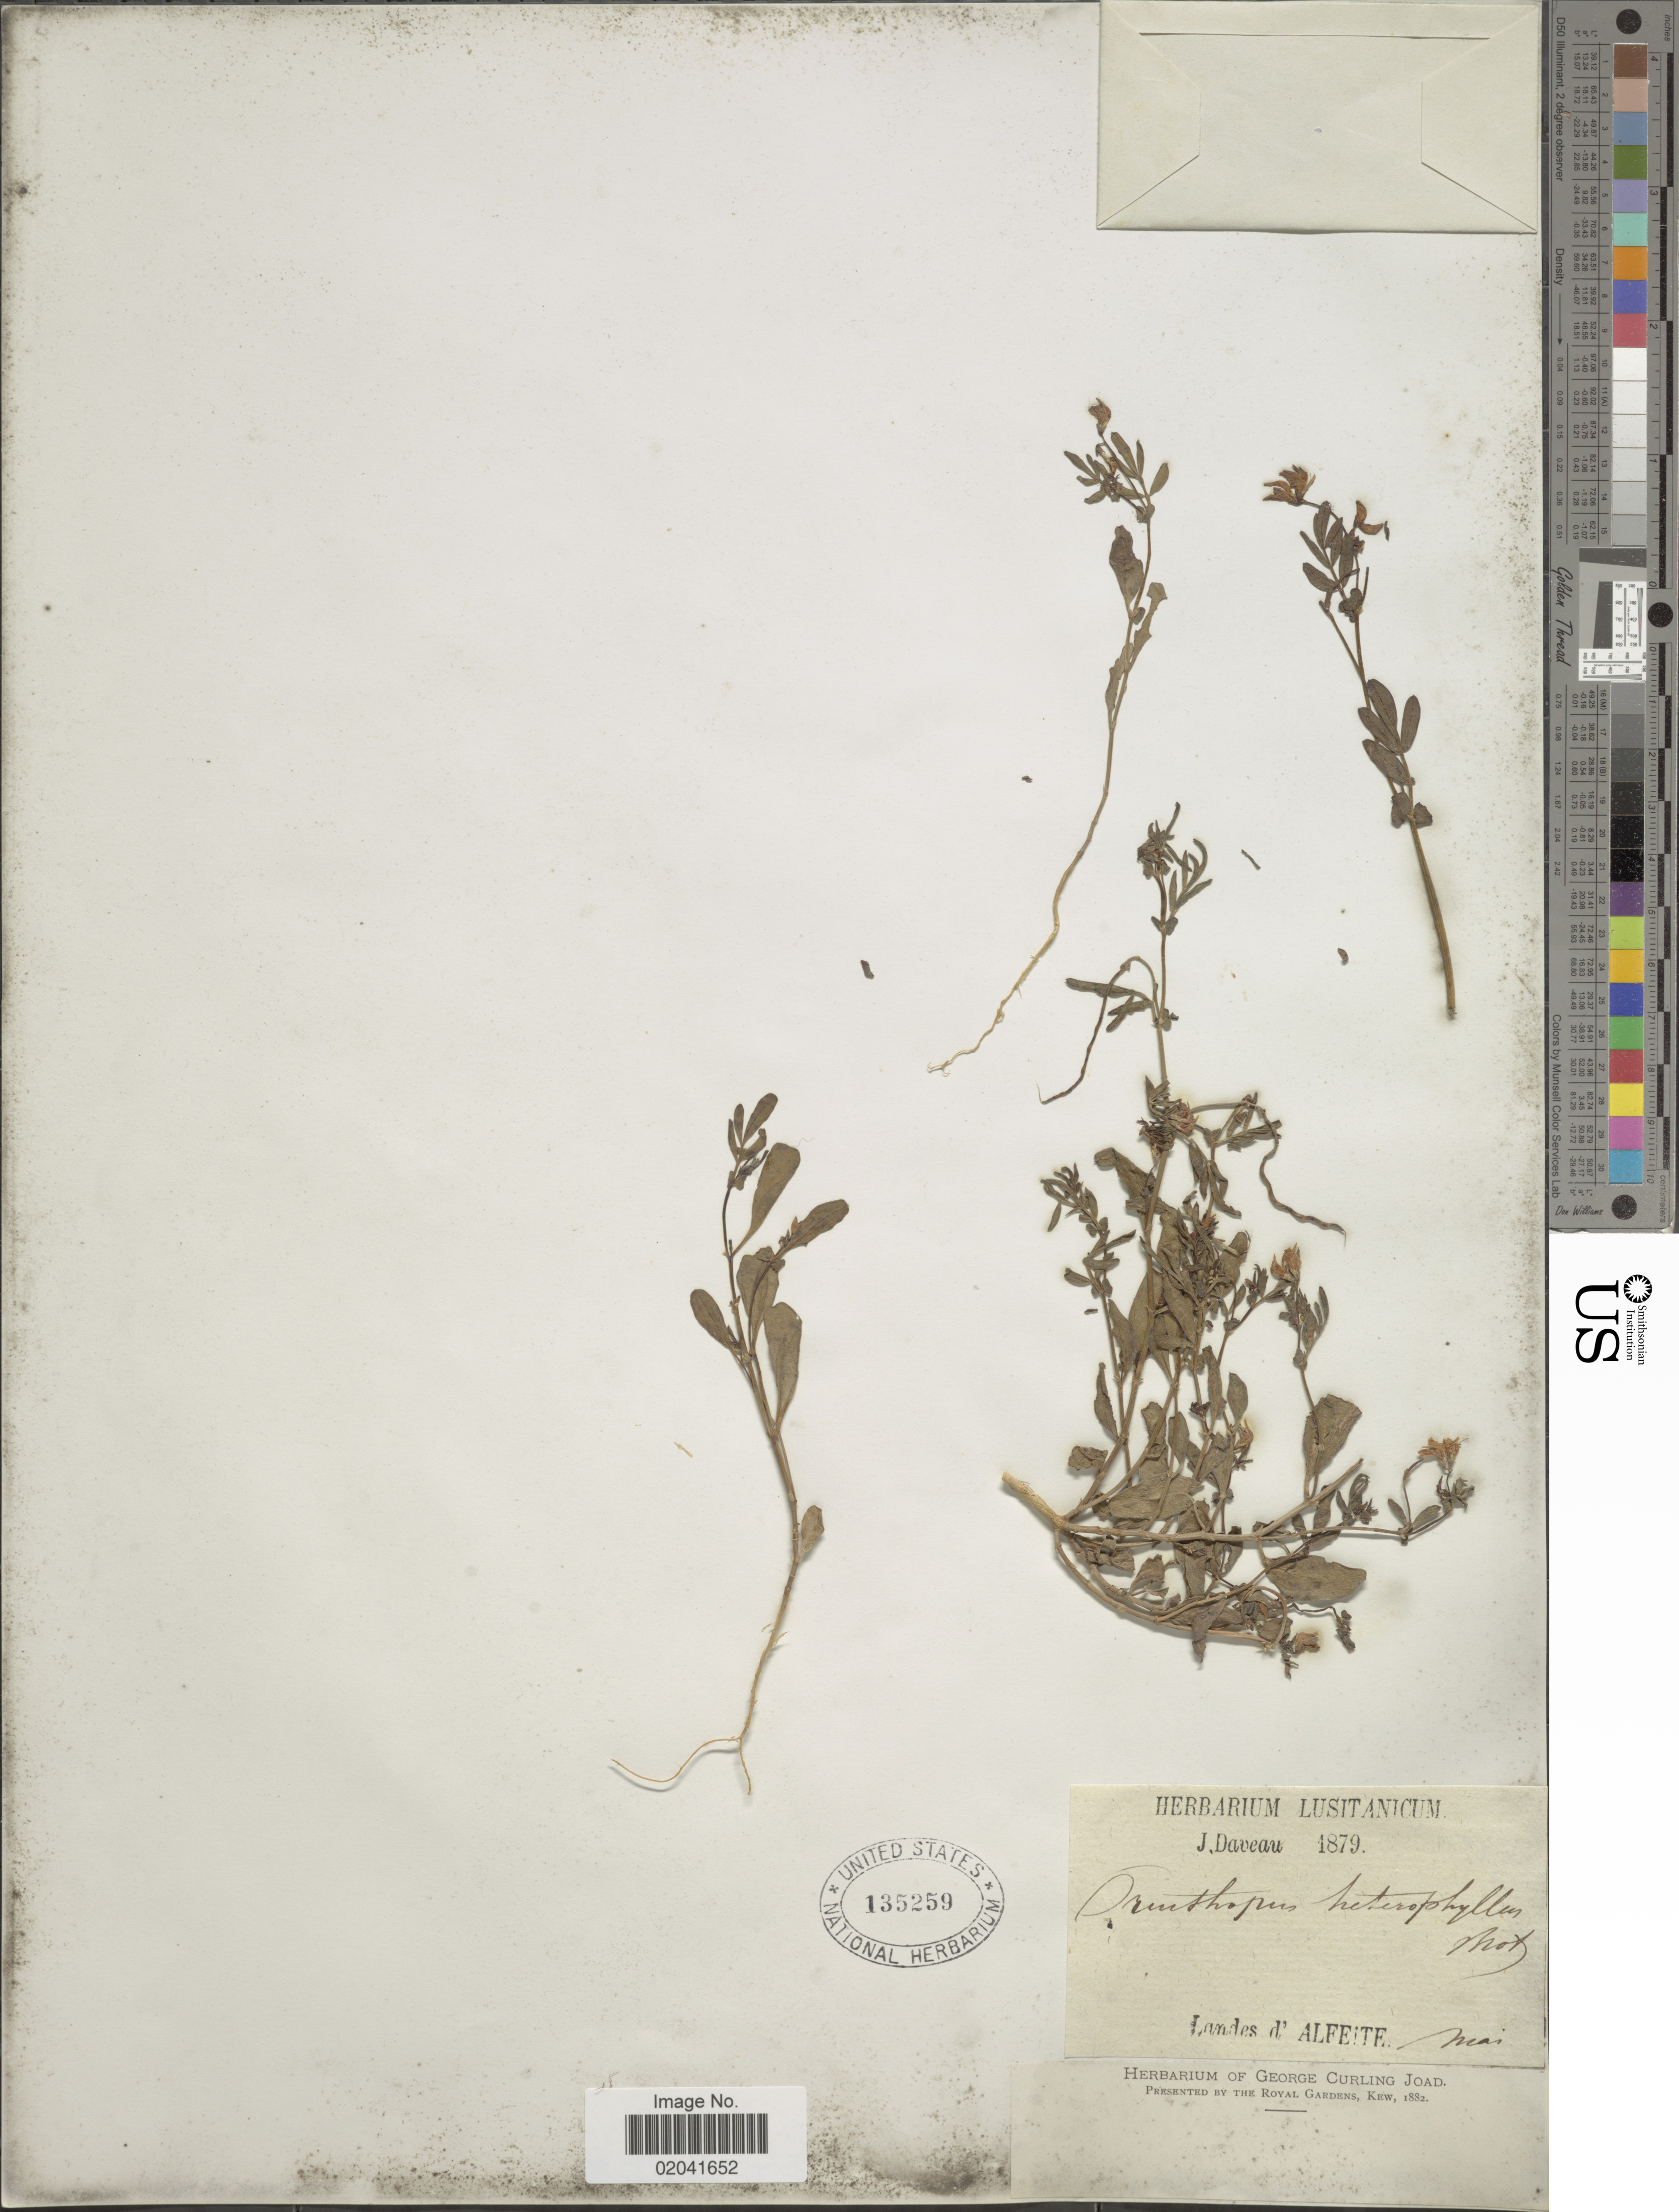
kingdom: Plantae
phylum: Tracheophyta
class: Magnoliopsida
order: Fabales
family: Fabaceae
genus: Ornithopus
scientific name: Ornithopus heterophyllus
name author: Brot.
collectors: J. Daveau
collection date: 1879-05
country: Portugal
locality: Lusitanicum, Landes d' Alfeite.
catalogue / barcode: US 135259